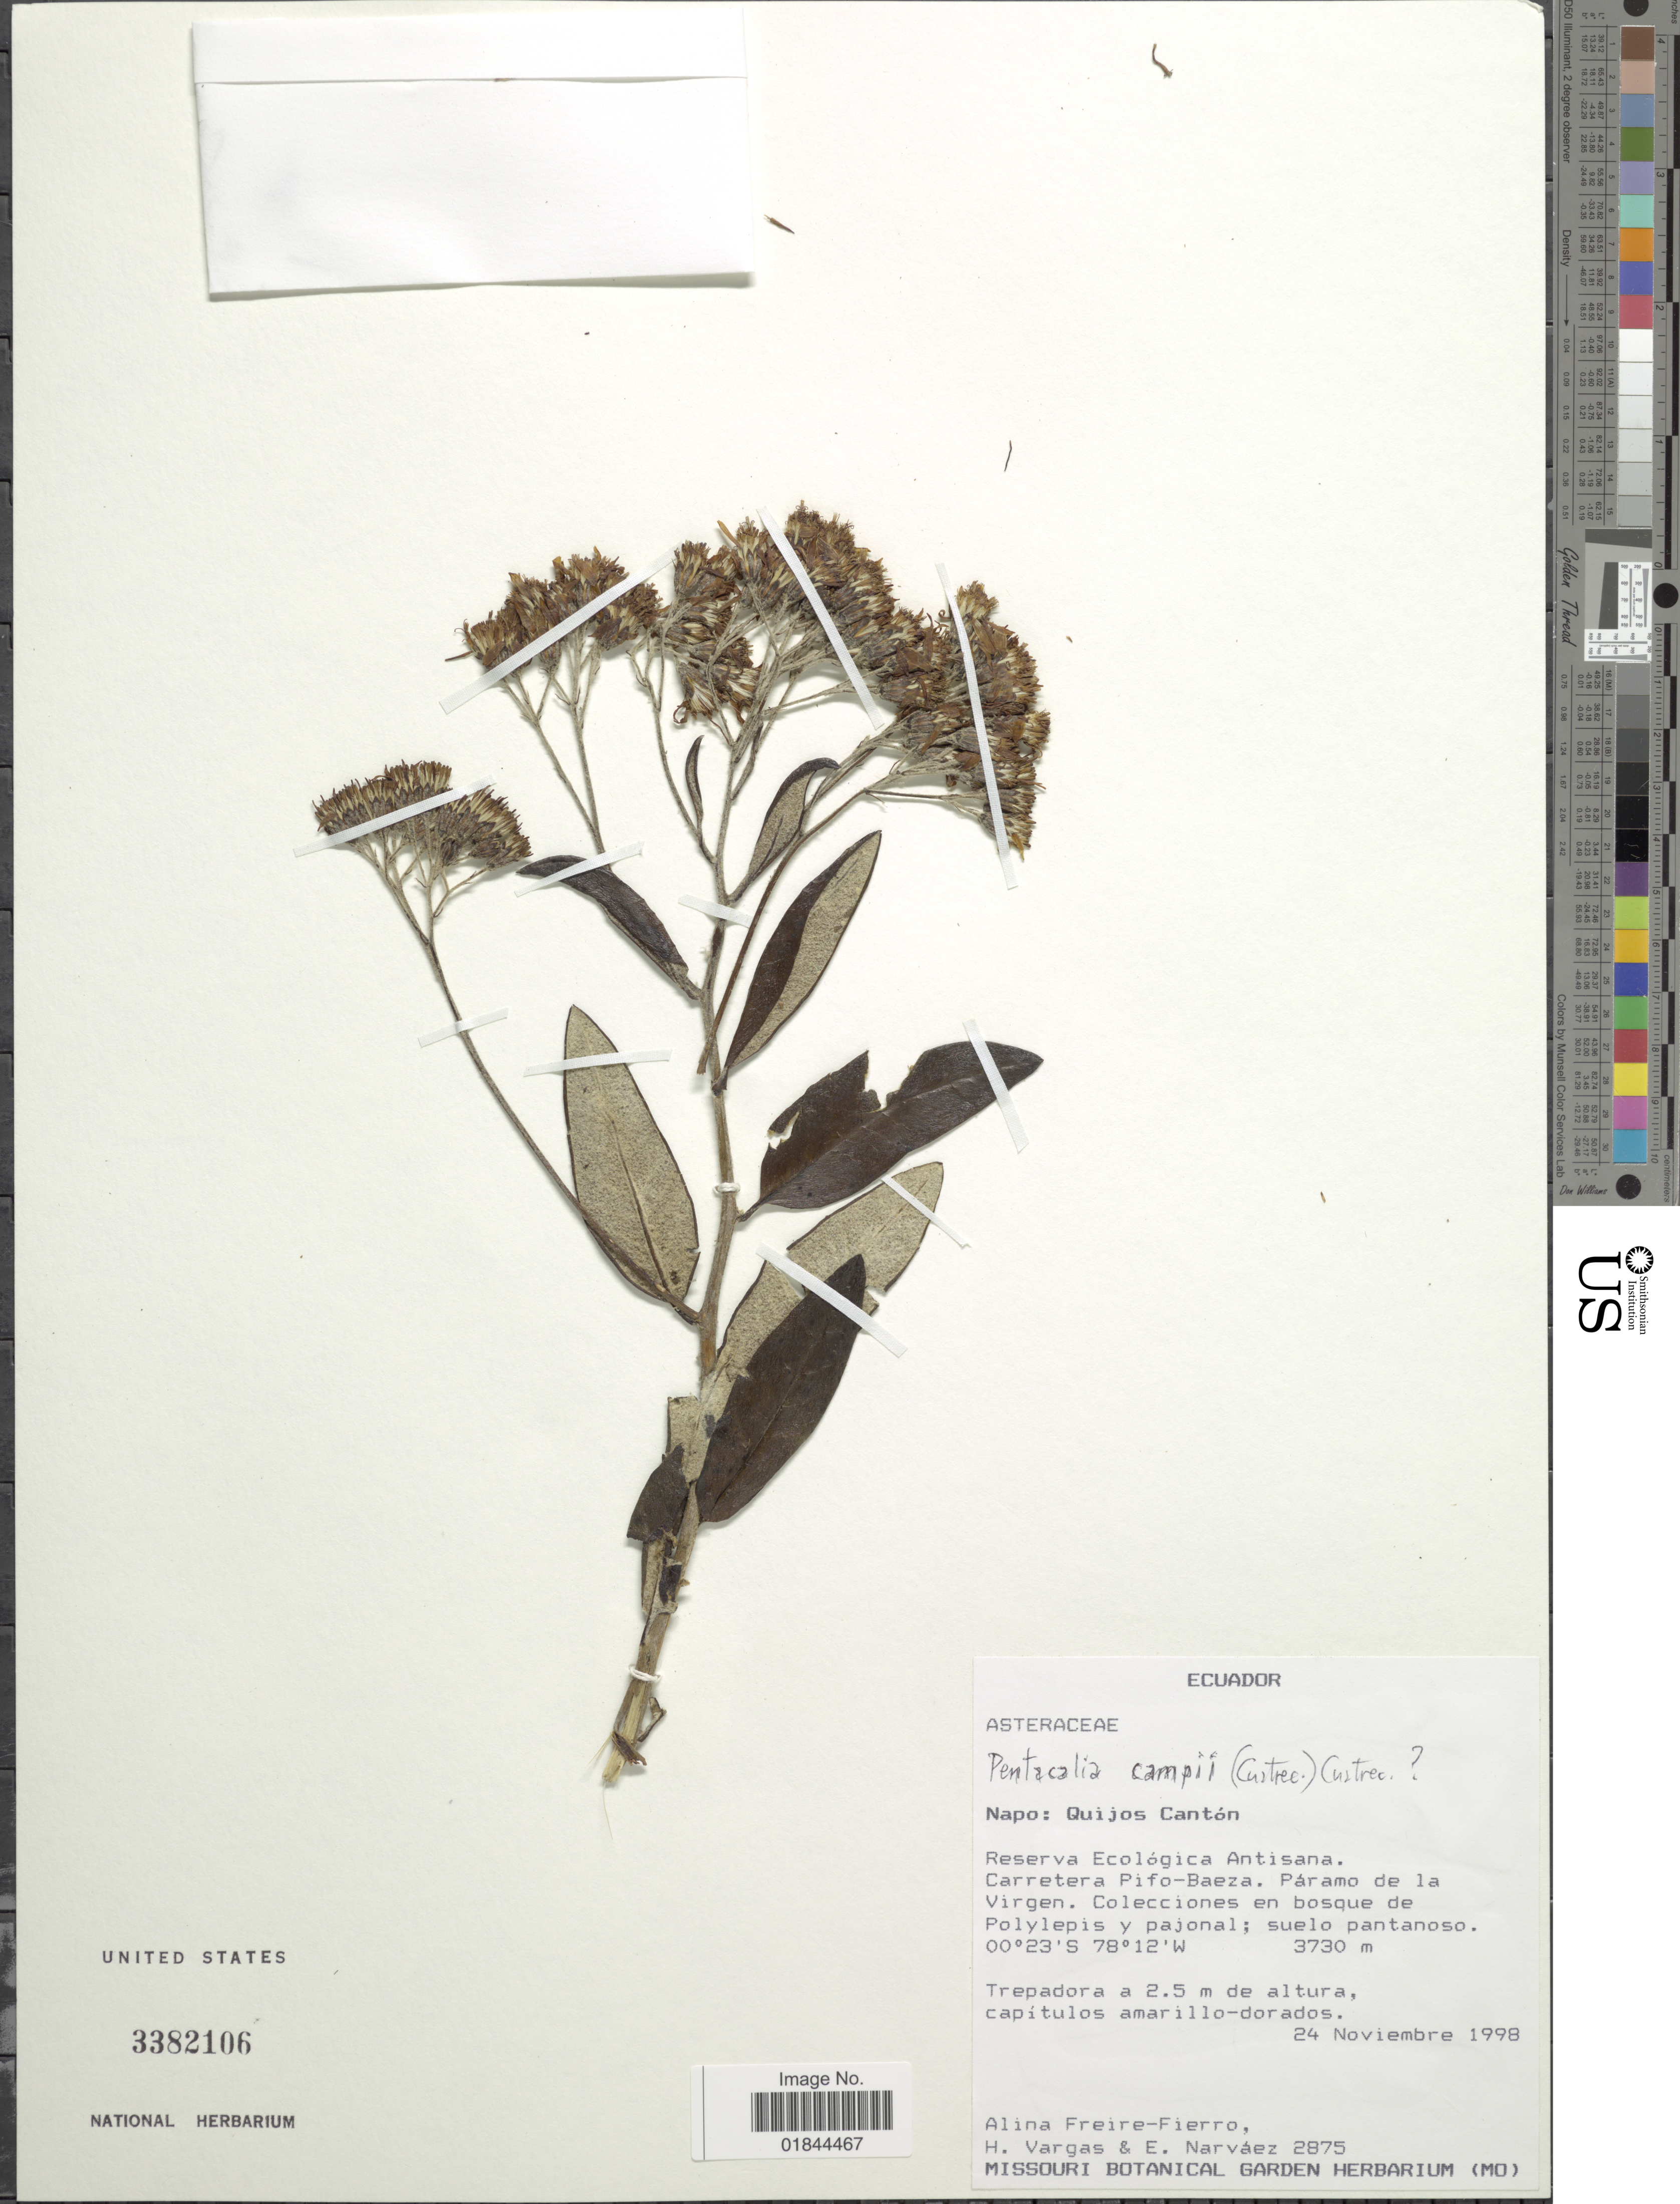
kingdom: Plantae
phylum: Tracheophyta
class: Magnoliopsida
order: Asterales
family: Asteraceae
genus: Pentacalia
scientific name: Pentacalia campii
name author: (Cuatrec.) Cuatrec.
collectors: A. Freire-Fierro, H. Vargas & E. Narváez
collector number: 2875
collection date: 1998-11-24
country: Ecuador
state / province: Napo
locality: Quijos Cantón, reserva Ecológica Antisana. Carretera Pifo-Baeza. Páramo de la Virgen. Colecciones en bosque de Polylepis y pajonal; suelo pantanoso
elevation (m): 3730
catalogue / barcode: US 3382106